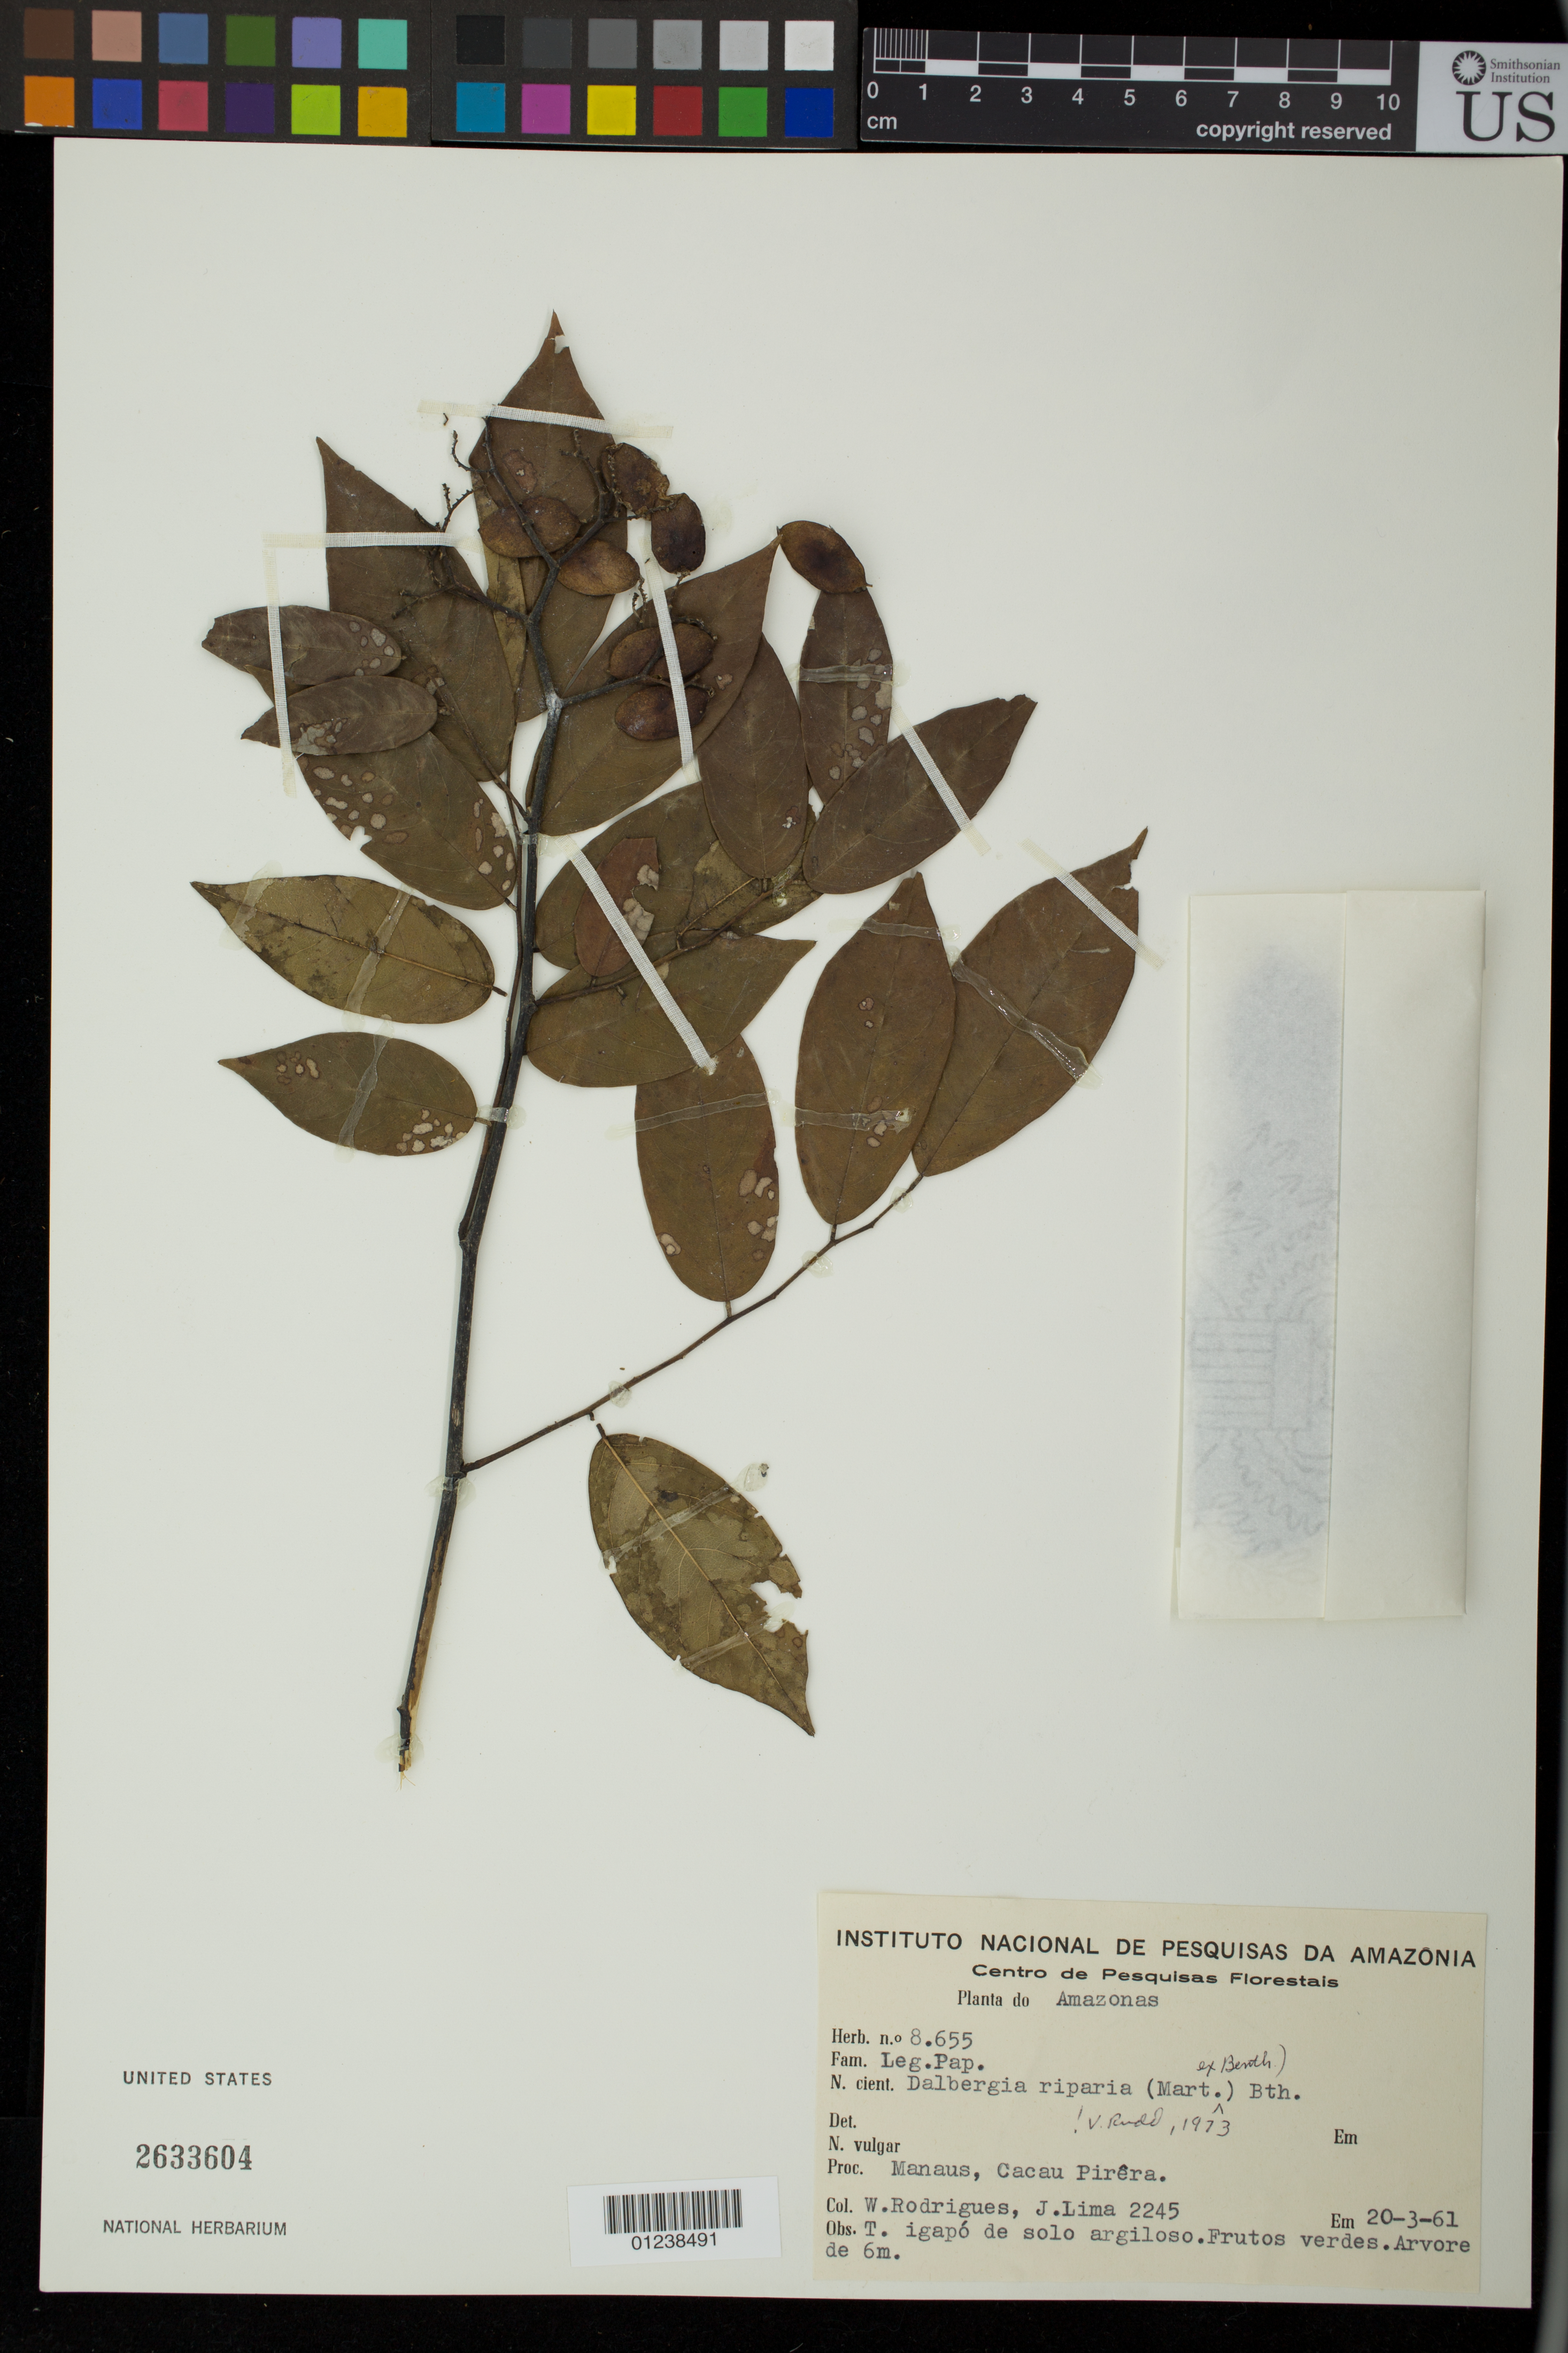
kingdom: Plantae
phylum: Tracheophyta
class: Magnoliopsida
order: Fabales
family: Fabaceae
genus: Dalbergia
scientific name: Dalbergia riparia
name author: (Mart.) Benth.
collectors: W. Rodrigues & J. Lima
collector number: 2245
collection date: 1961-03-20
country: Brazil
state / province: Amazonas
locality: Manaus, Cacau Perera. T. igapo de solo argiloso. Frutos verdes. Arvore de 6m.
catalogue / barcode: US 2633604